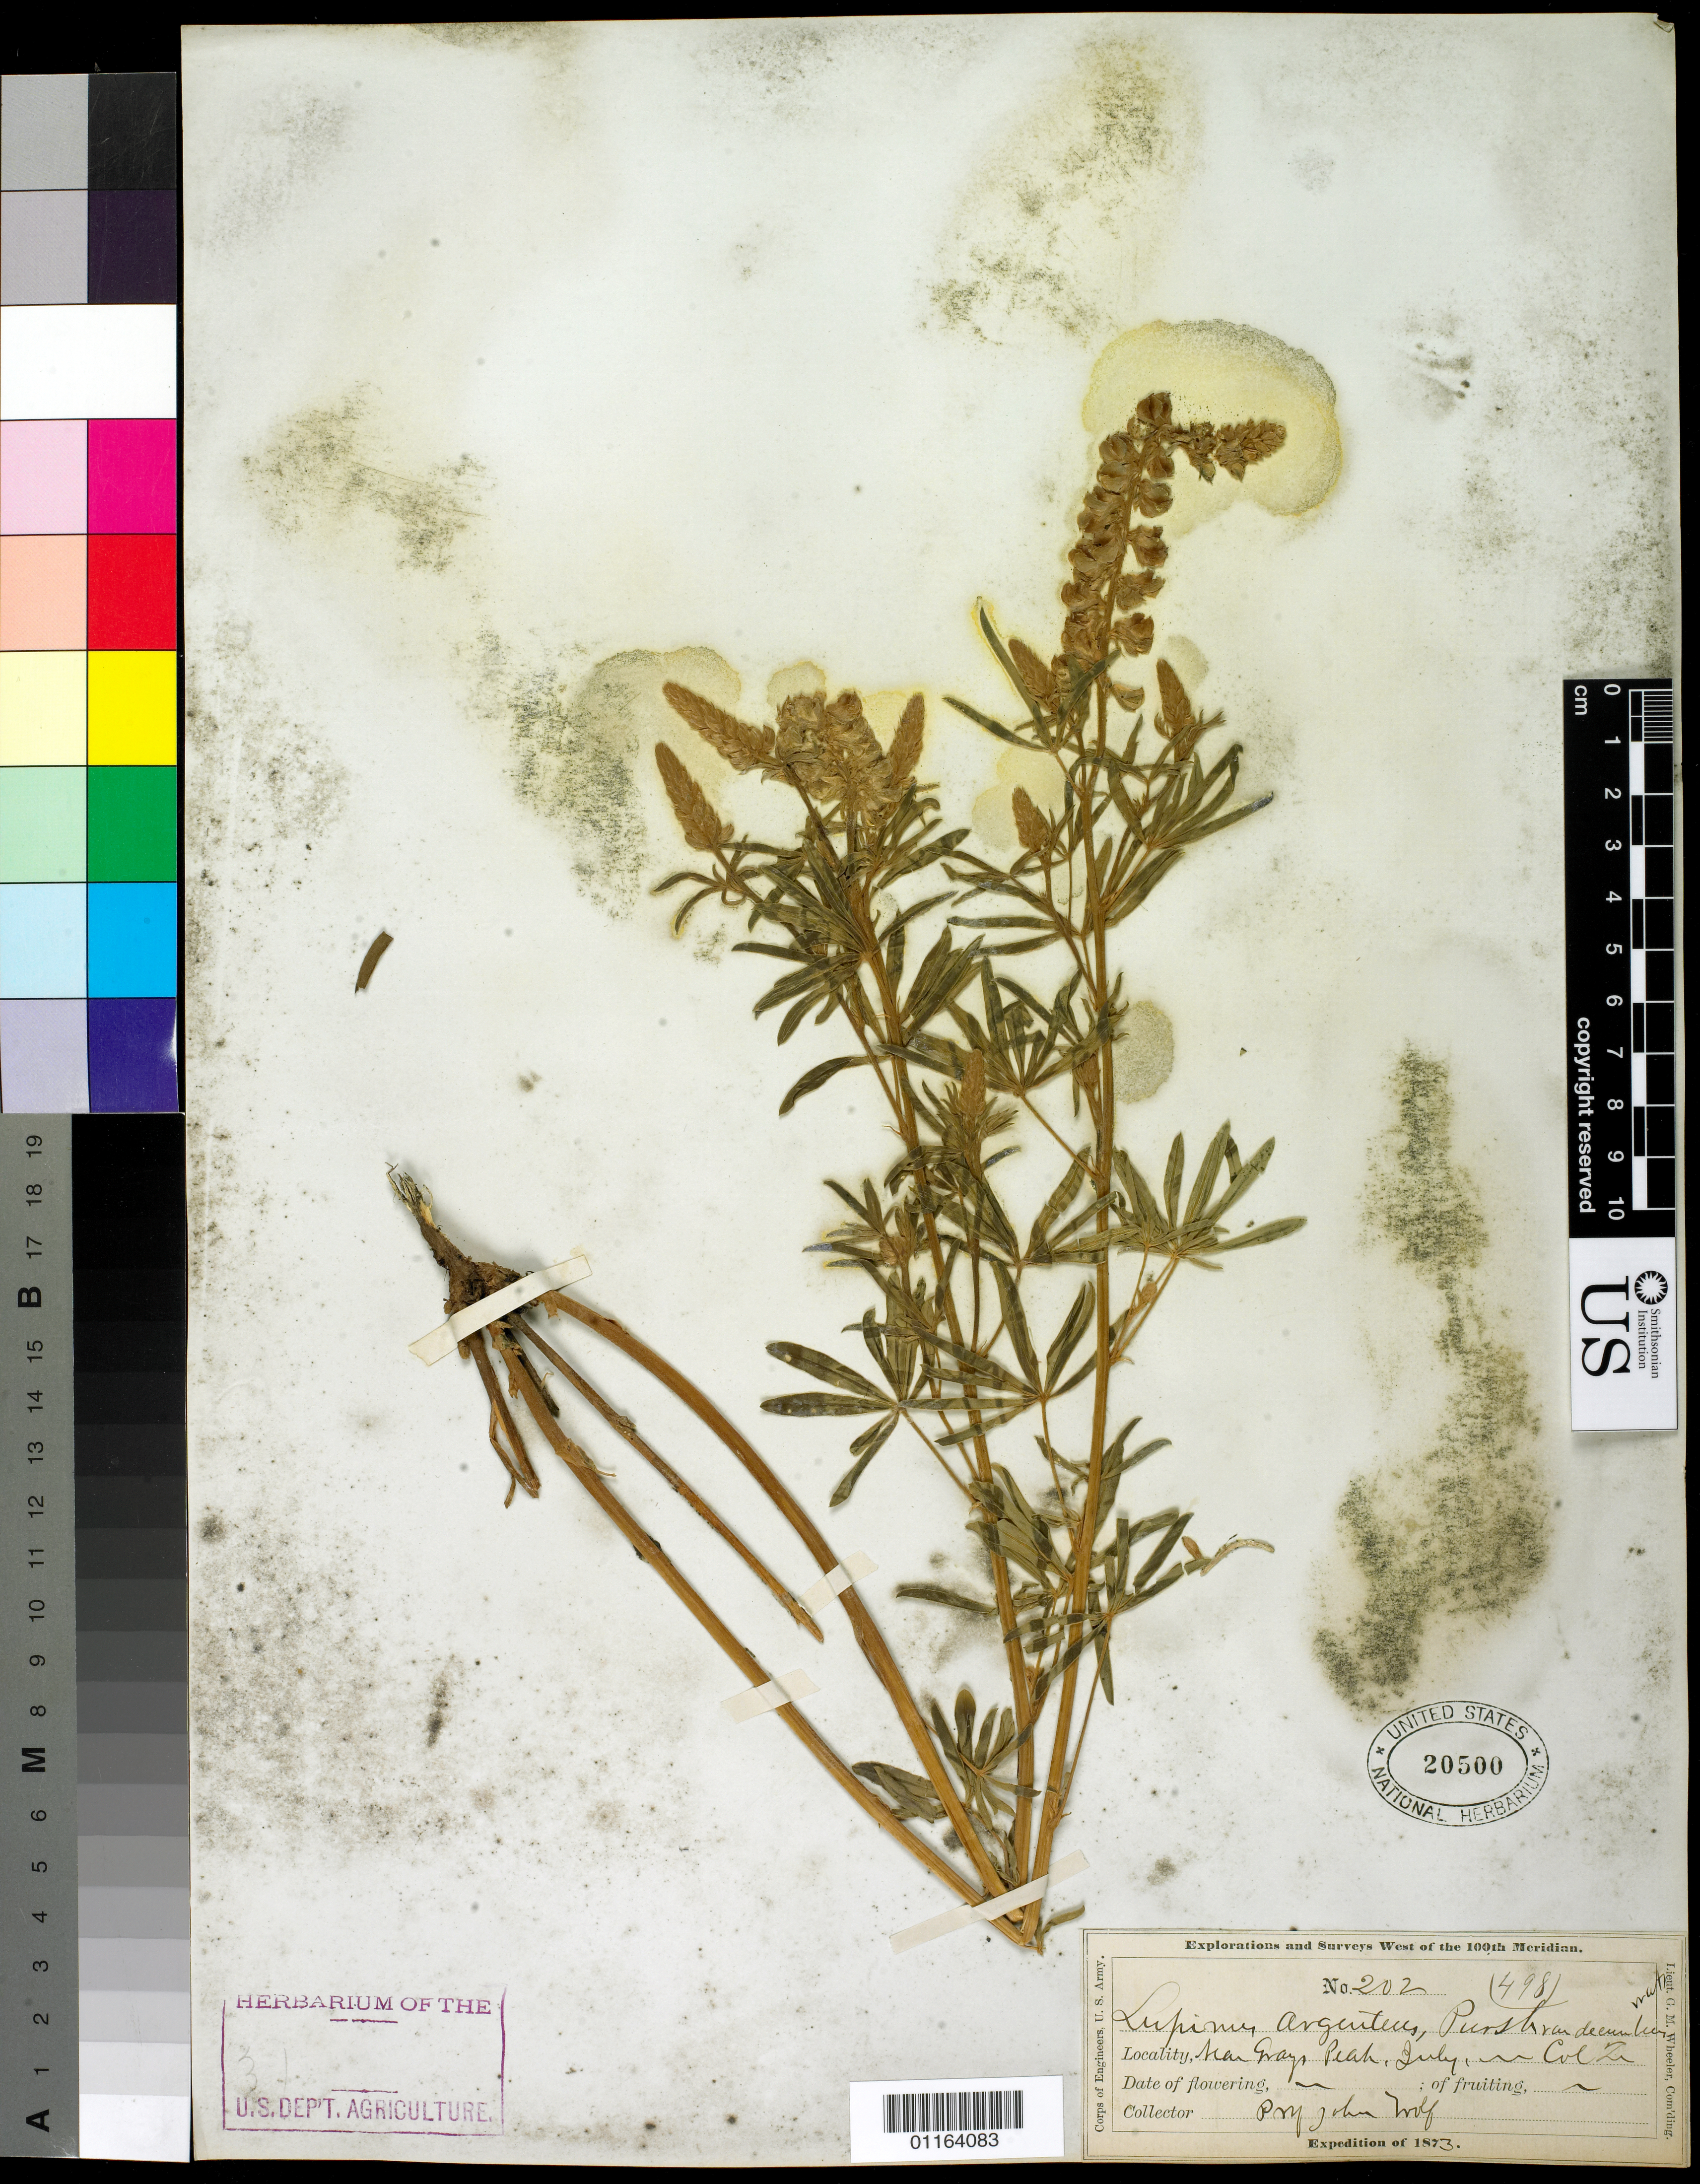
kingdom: Plantae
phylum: Tracheophyta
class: Magnoliopsida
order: Fabales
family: Fabaceae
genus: Lupinus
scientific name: Lupinus decumbens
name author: Torr.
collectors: J. Wolf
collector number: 202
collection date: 1873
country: United States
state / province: Colorado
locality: Near Gray's Peak, Col Ter.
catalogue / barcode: US 20500